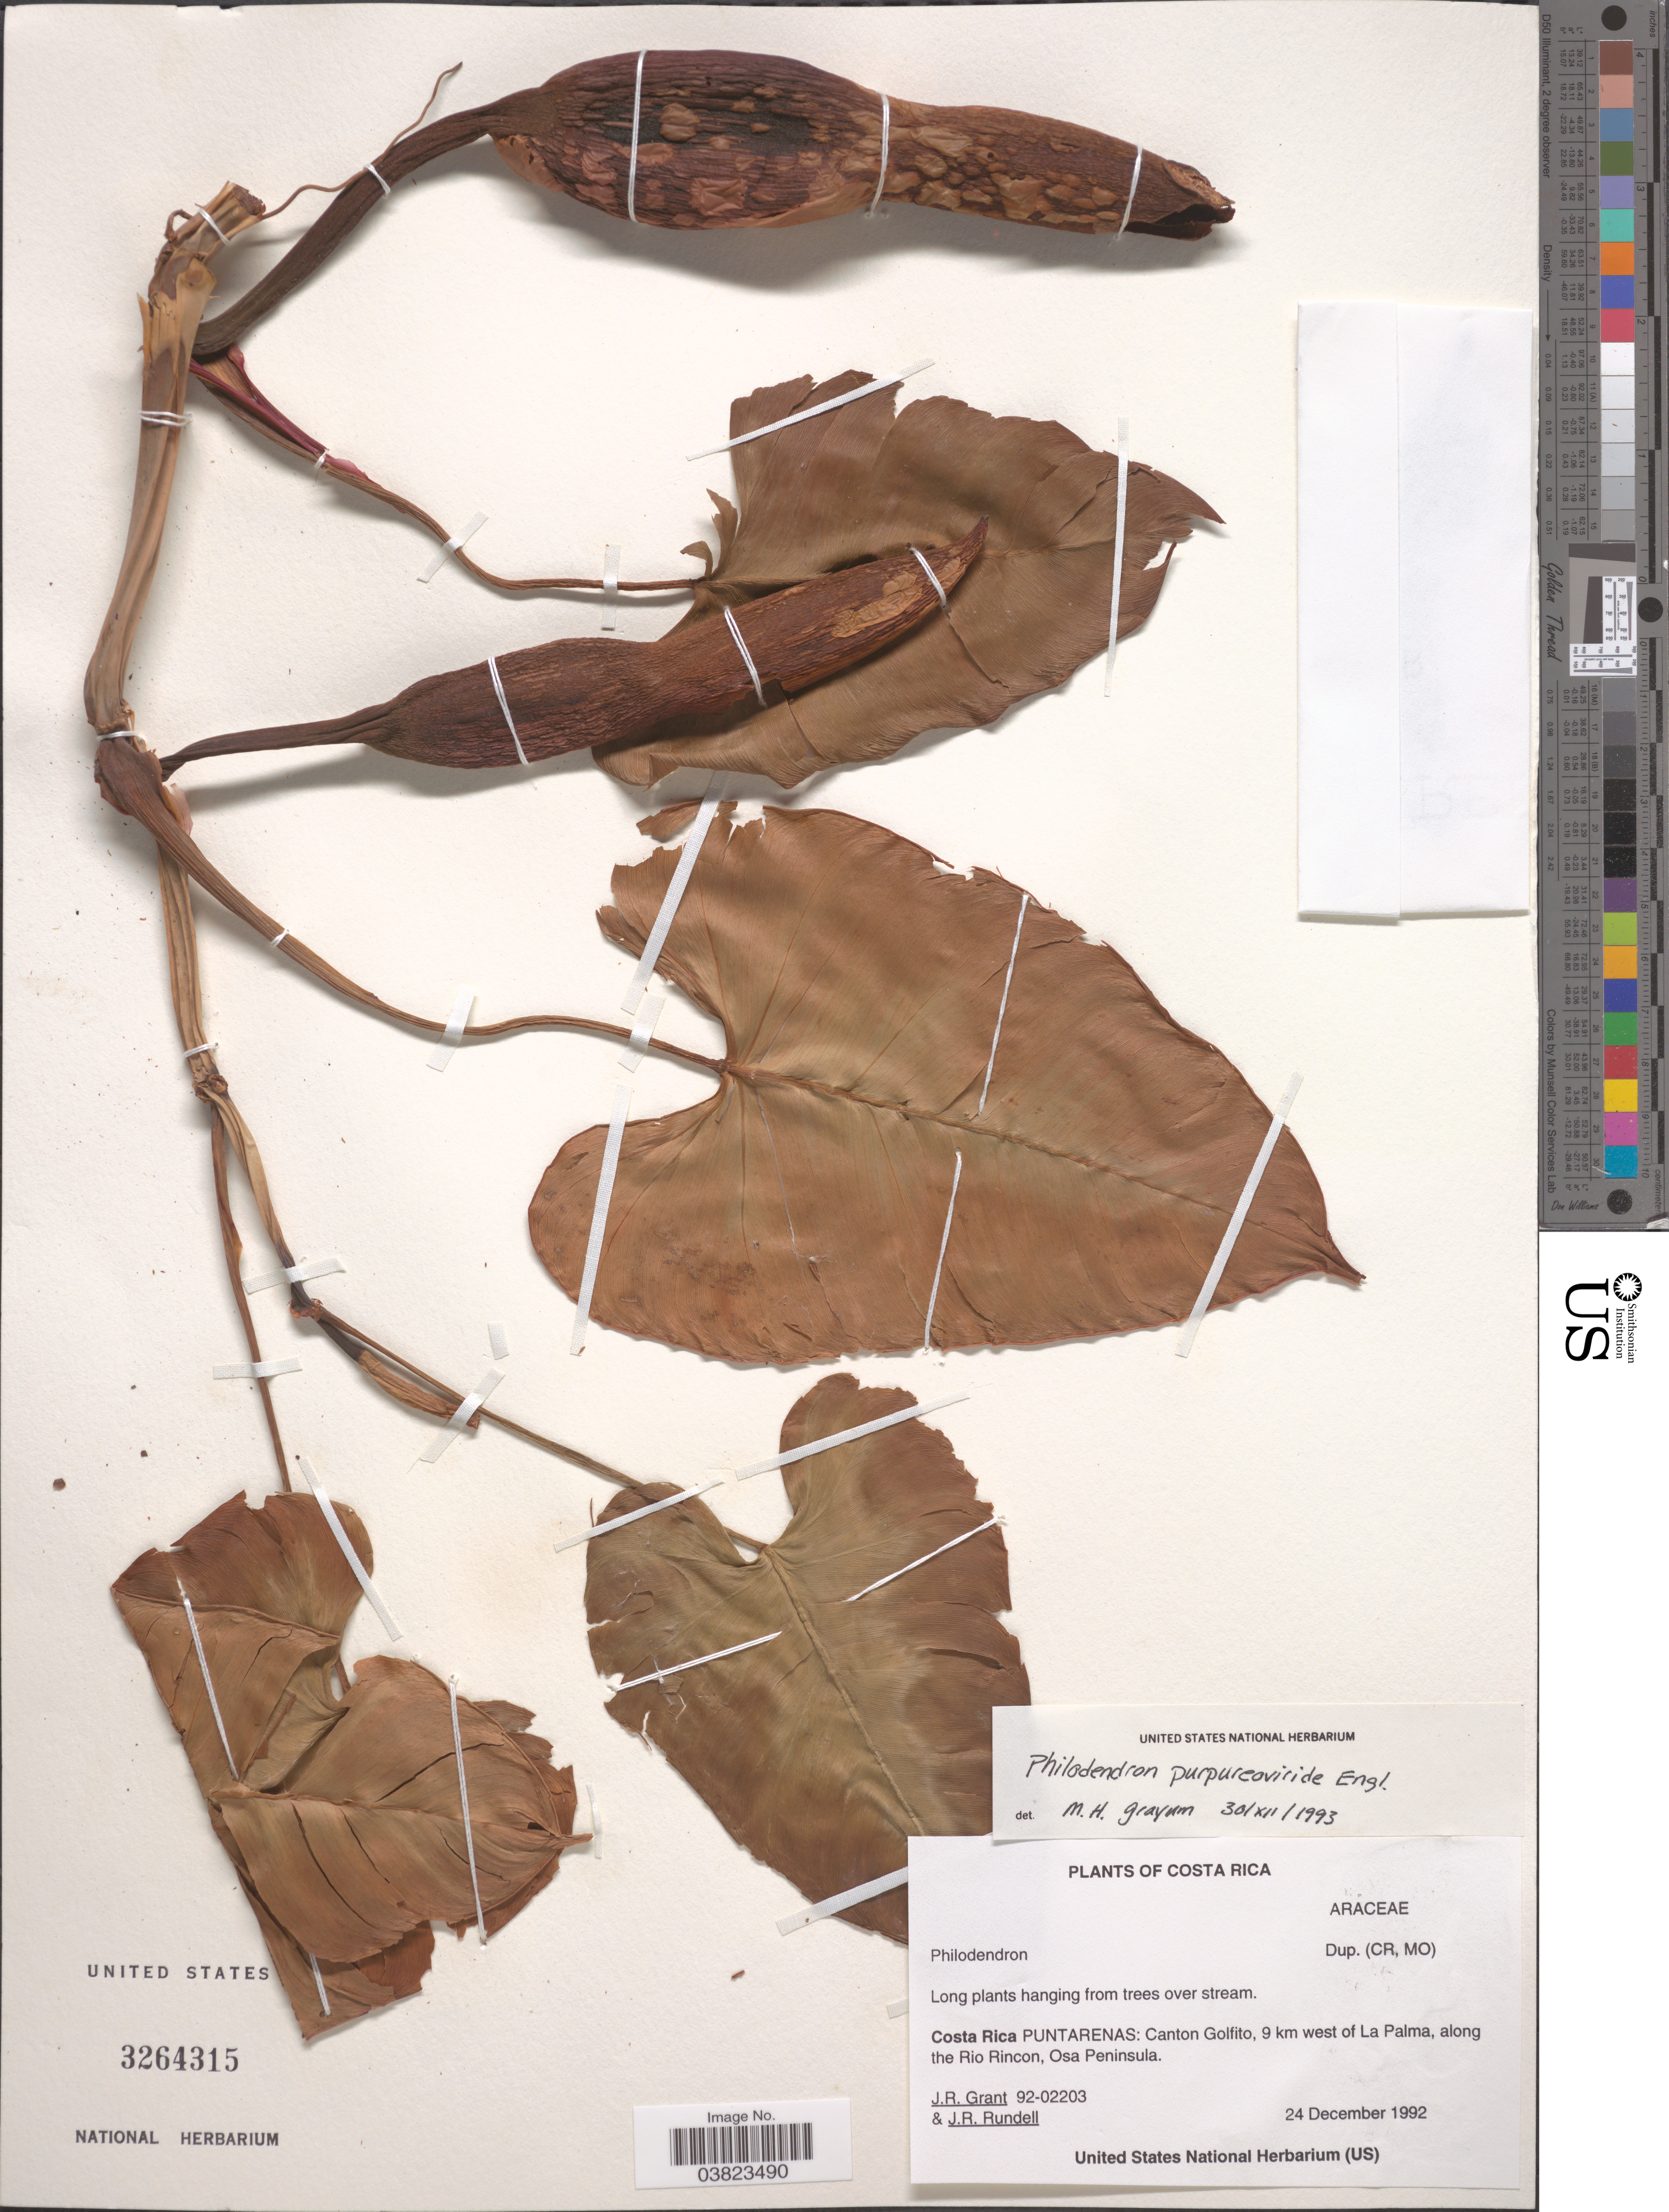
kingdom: Plantae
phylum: Tracheophyta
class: Liliopsida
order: Alismatales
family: Araceae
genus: Philodendron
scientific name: Philodendron purpureoviride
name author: Engl.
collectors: J. Grant & J. R. Rundell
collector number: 92-02203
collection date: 1992-12-24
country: Costa Rica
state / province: Puntarenas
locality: Canton Golfito, 9 km west of La Palma, along the Rio Rincon, Osa Peninsula.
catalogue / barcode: US 3264315